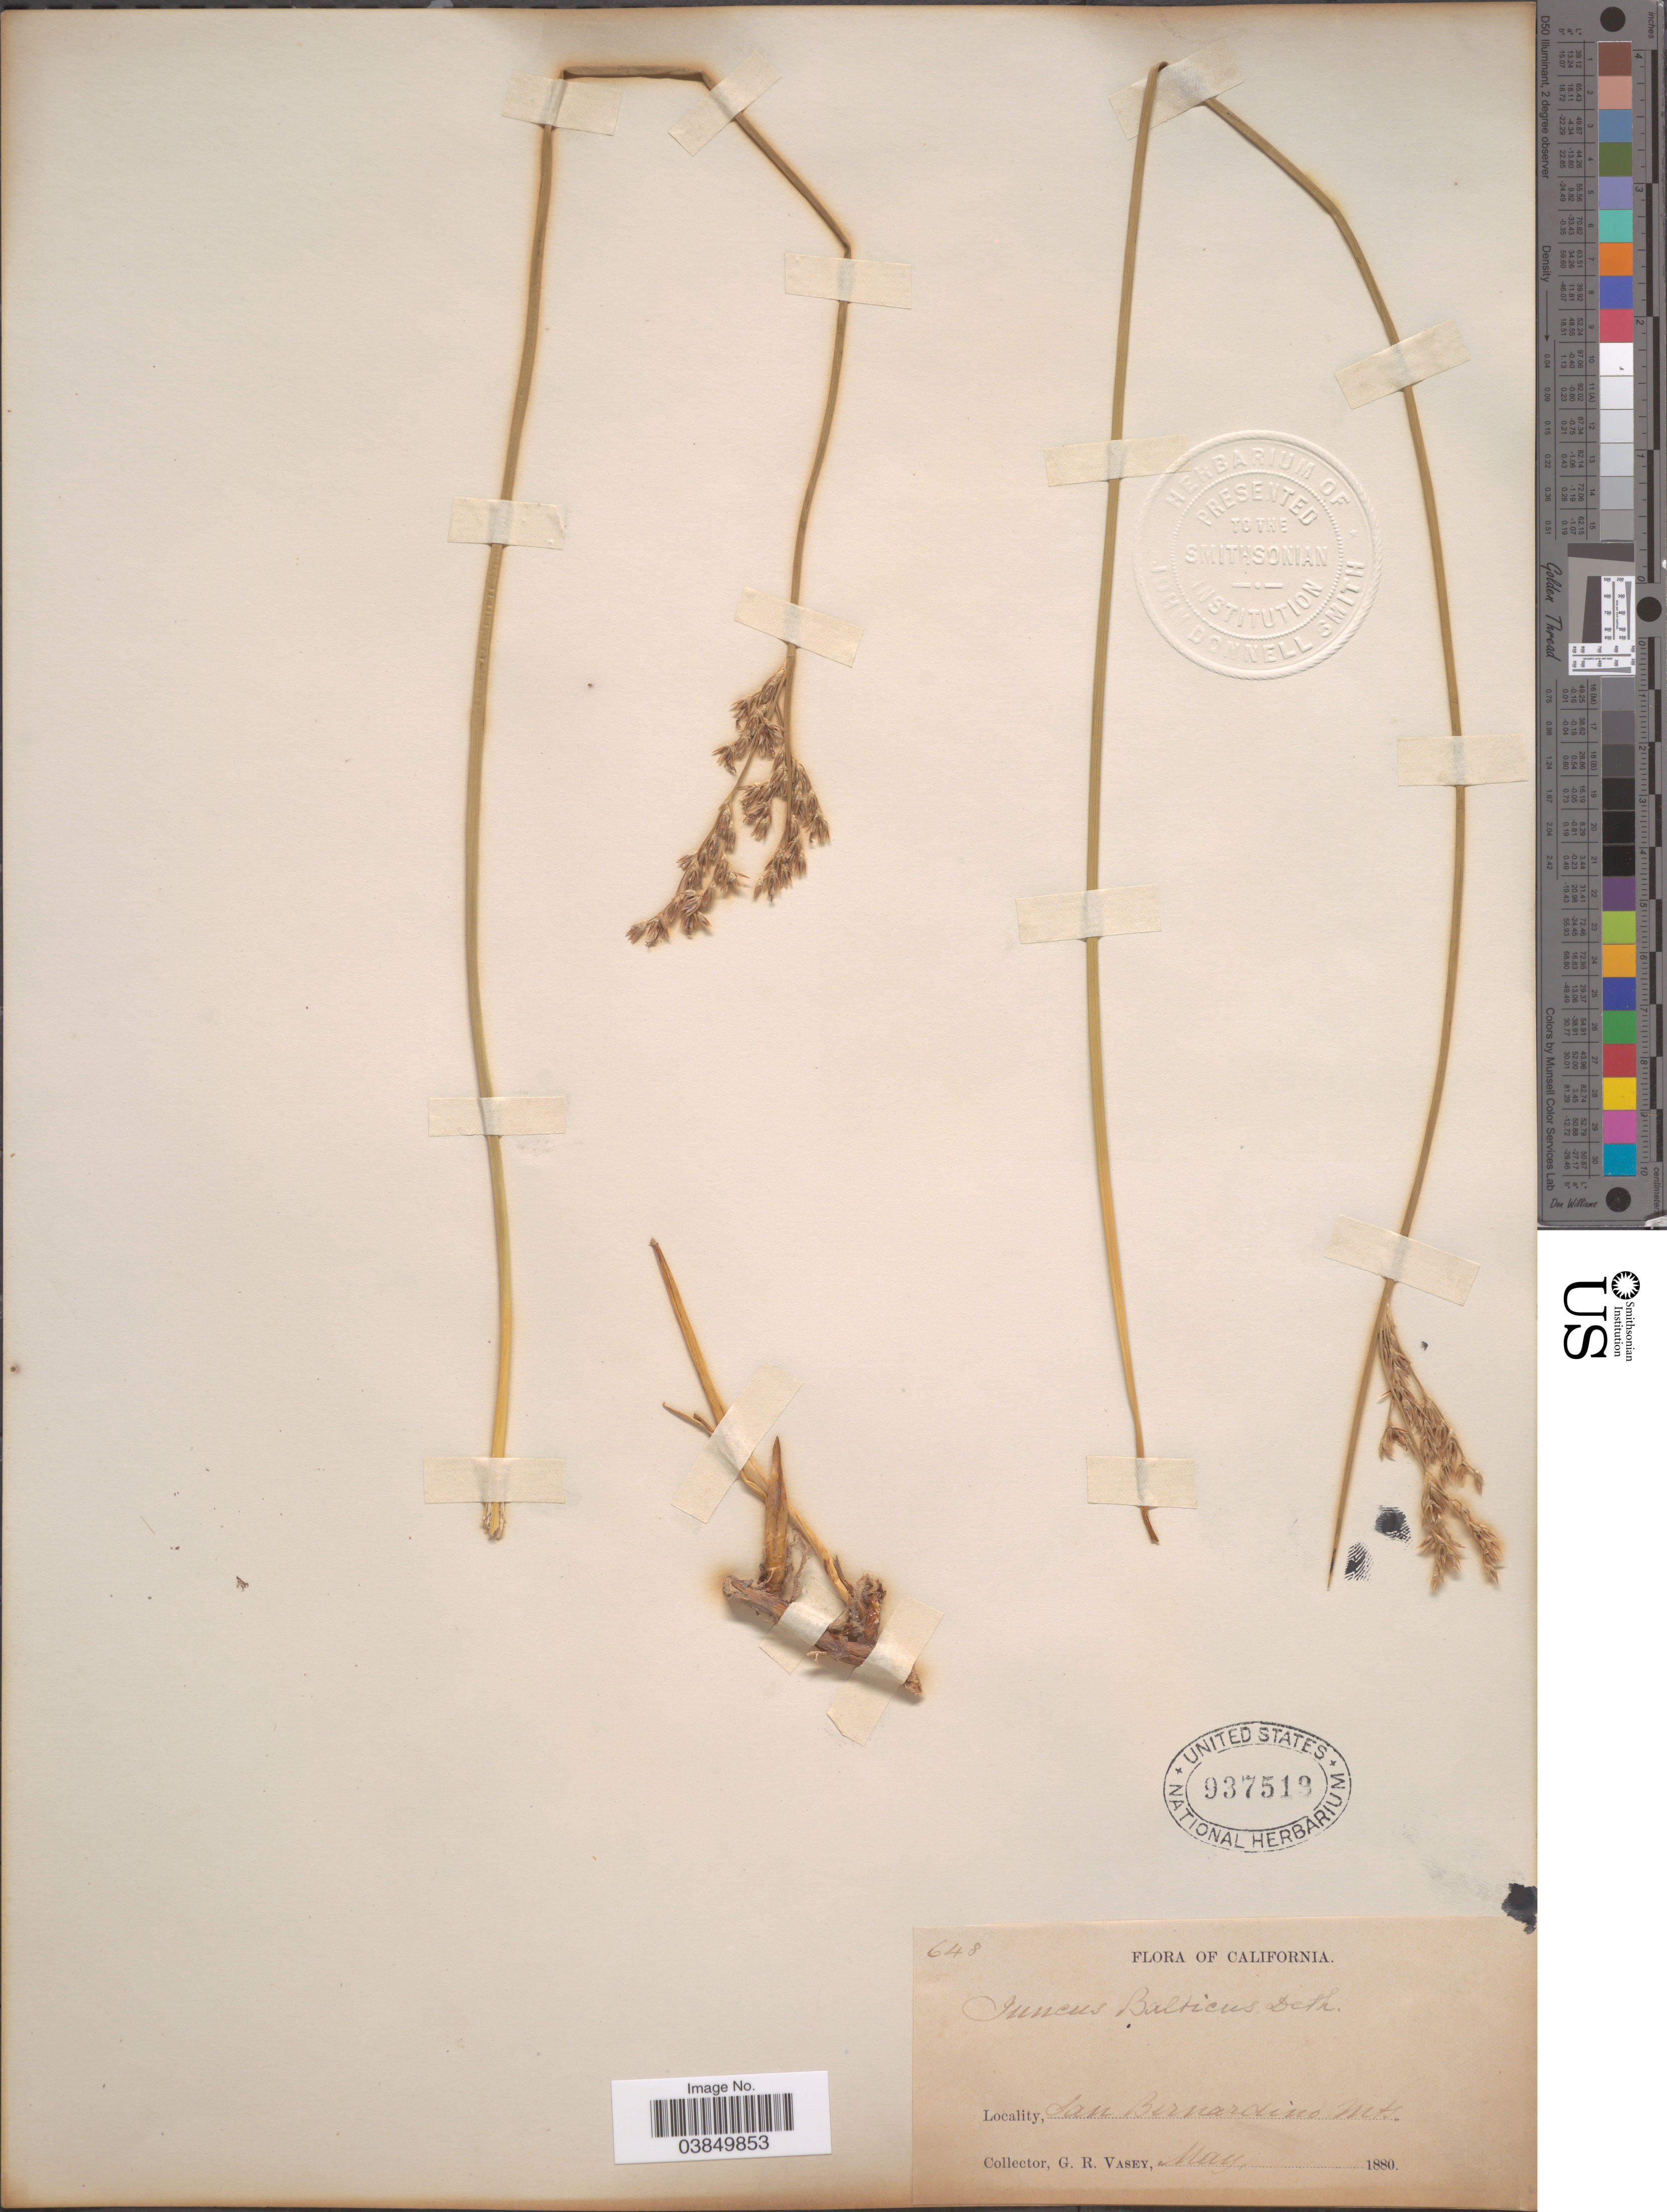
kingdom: Plantae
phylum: Tracheophyta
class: Liliopsida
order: Poales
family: Juncaceae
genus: Juncus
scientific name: Juncus balticus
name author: Willd.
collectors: G. R. Vasey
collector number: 648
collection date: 1880-05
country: United States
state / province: California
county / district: San Bernardino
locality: San Bernardino Mts.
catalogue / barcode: US 937519